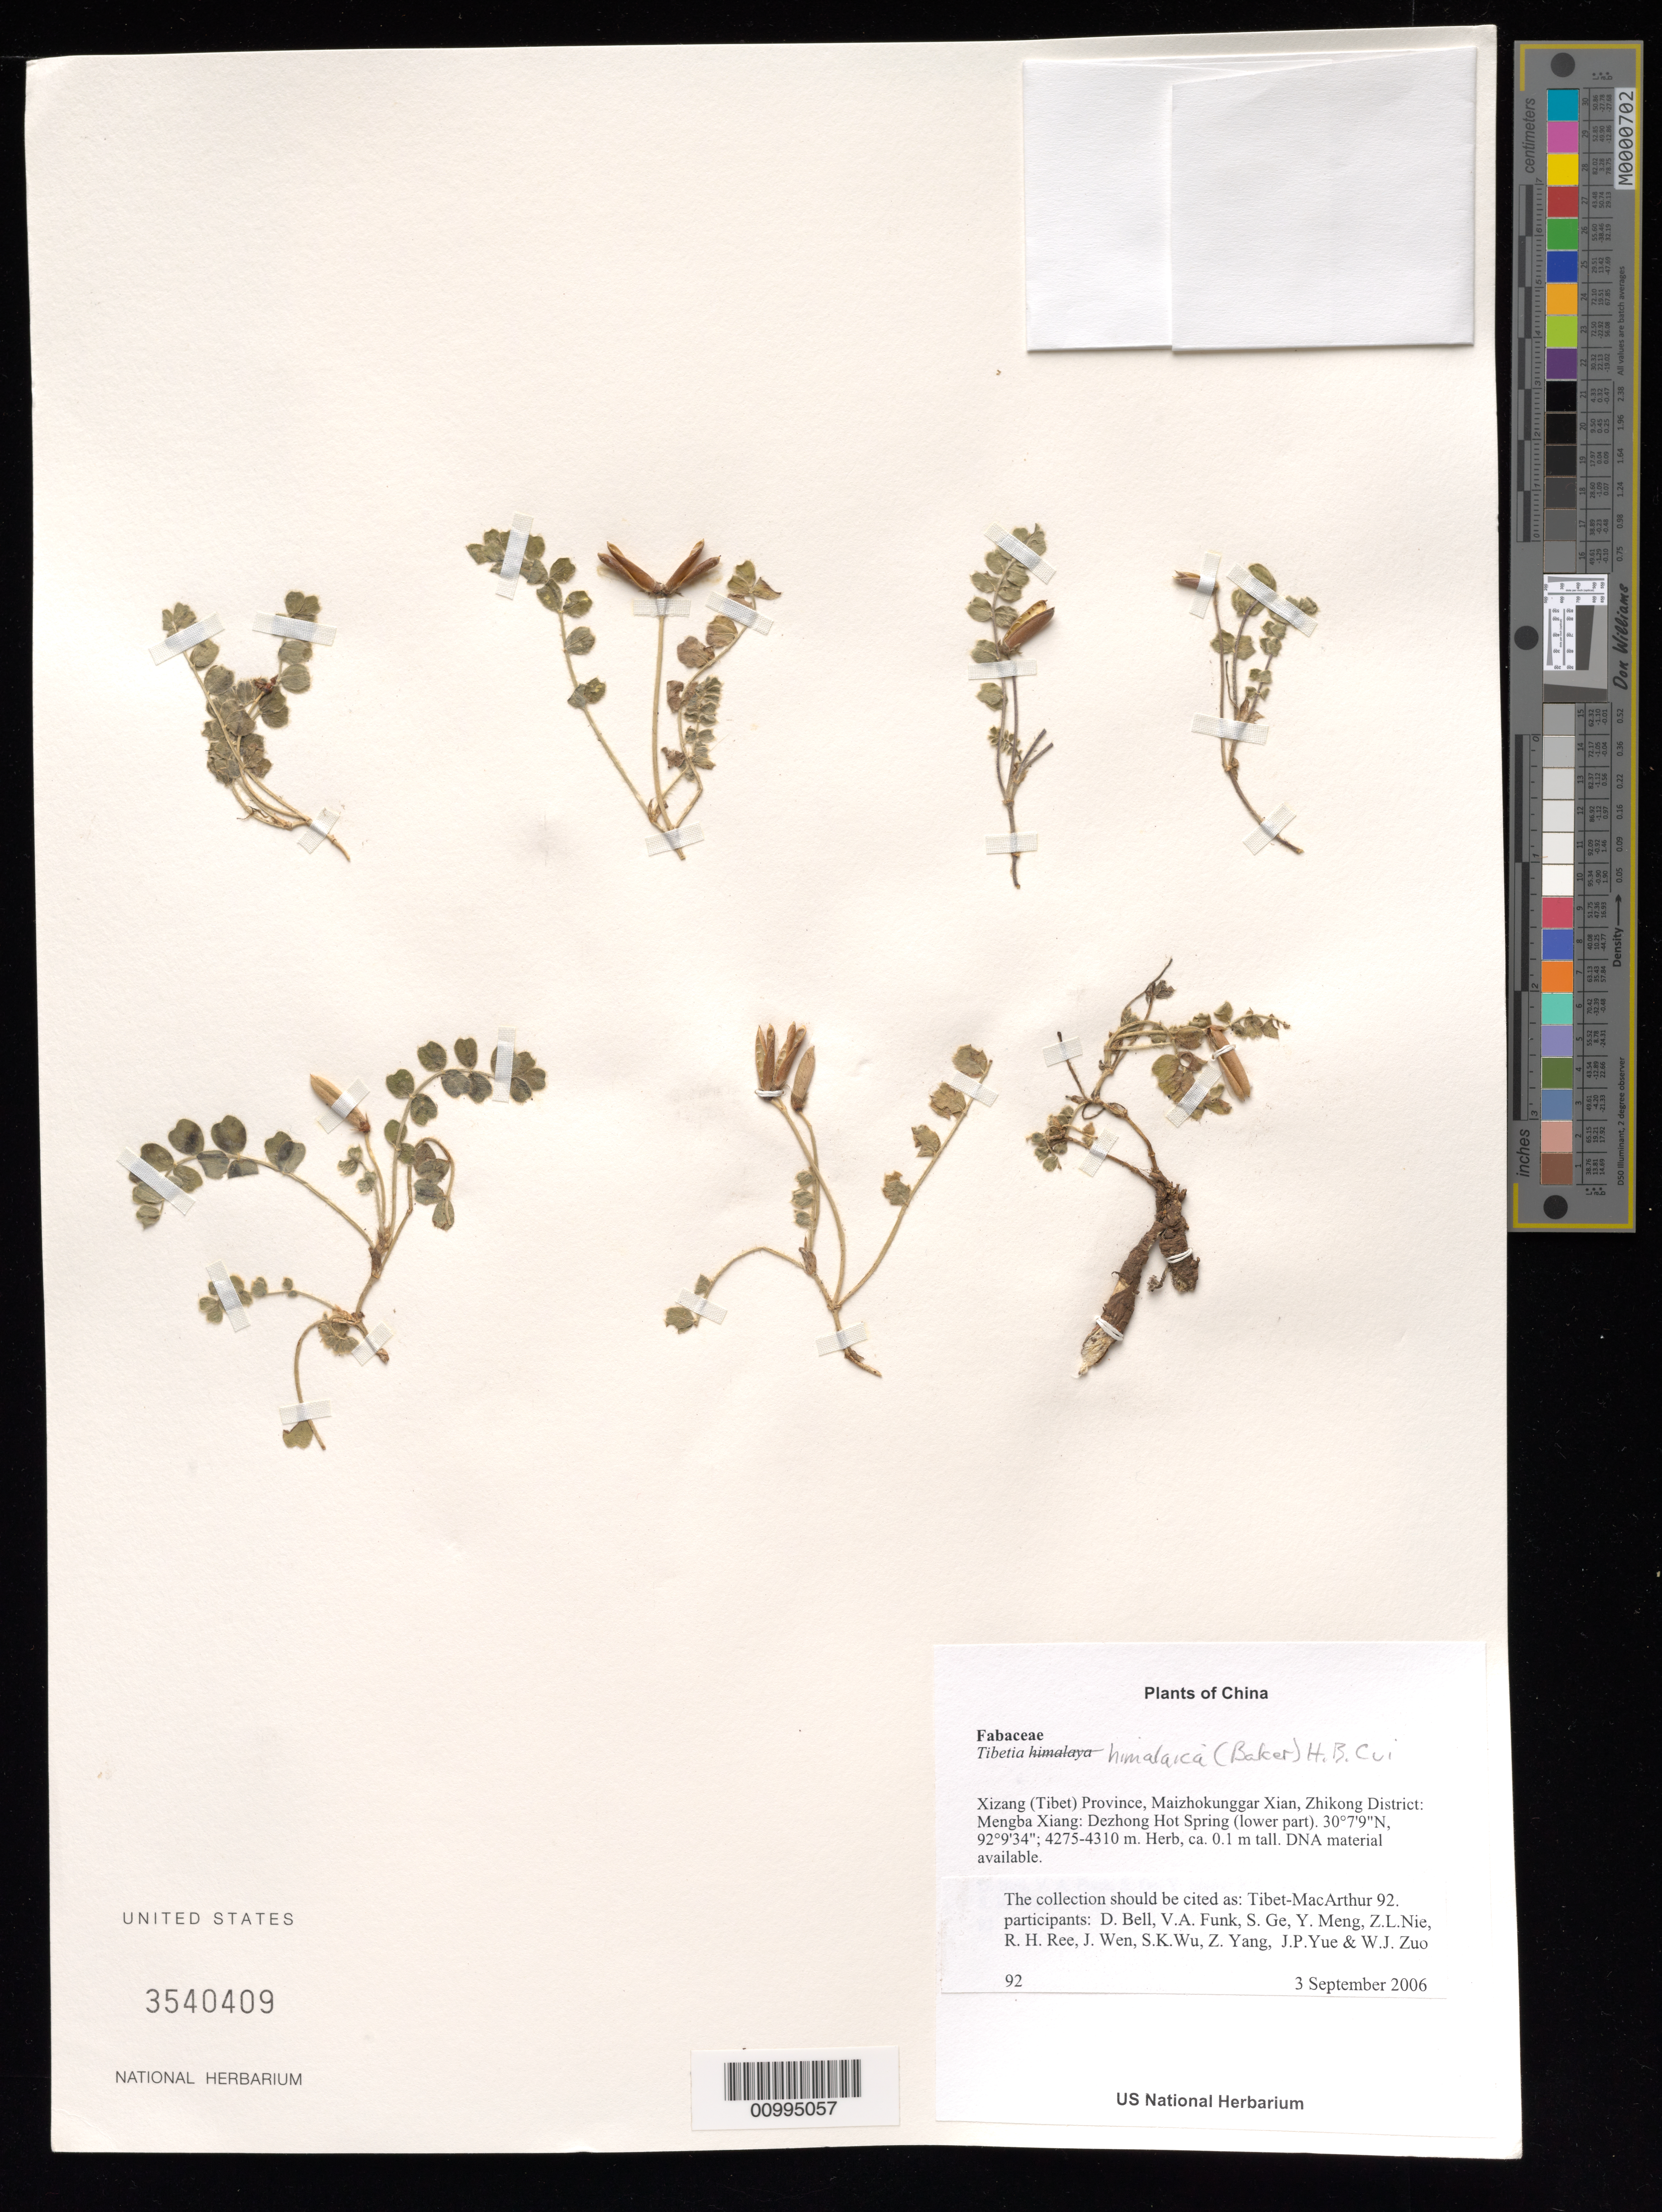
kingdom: Plantae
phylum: Tracheophyta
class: Magnoliopsida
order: Fabales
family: Fabaceae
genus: Tibetia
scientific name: Tibetia himalaica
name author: (Baker) H.B. Cui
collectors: Tibet-MacArthur, D. A. Bell, V. Funk, S. Ge, Y. Meng, Z. Nie, R. Ree, J. Wen, S. K. Wu, Z. Yang, J. Yue & W. Zuo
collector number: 92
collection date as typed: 03 Sep 2006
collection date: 2006-09-03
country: China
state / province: Xizang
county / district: Maizhokunggar Xian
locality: Zhikong District: Mengba Xiang:Dezhong Hot Spring (lower part).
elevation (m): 4275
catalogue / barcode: US 3540409